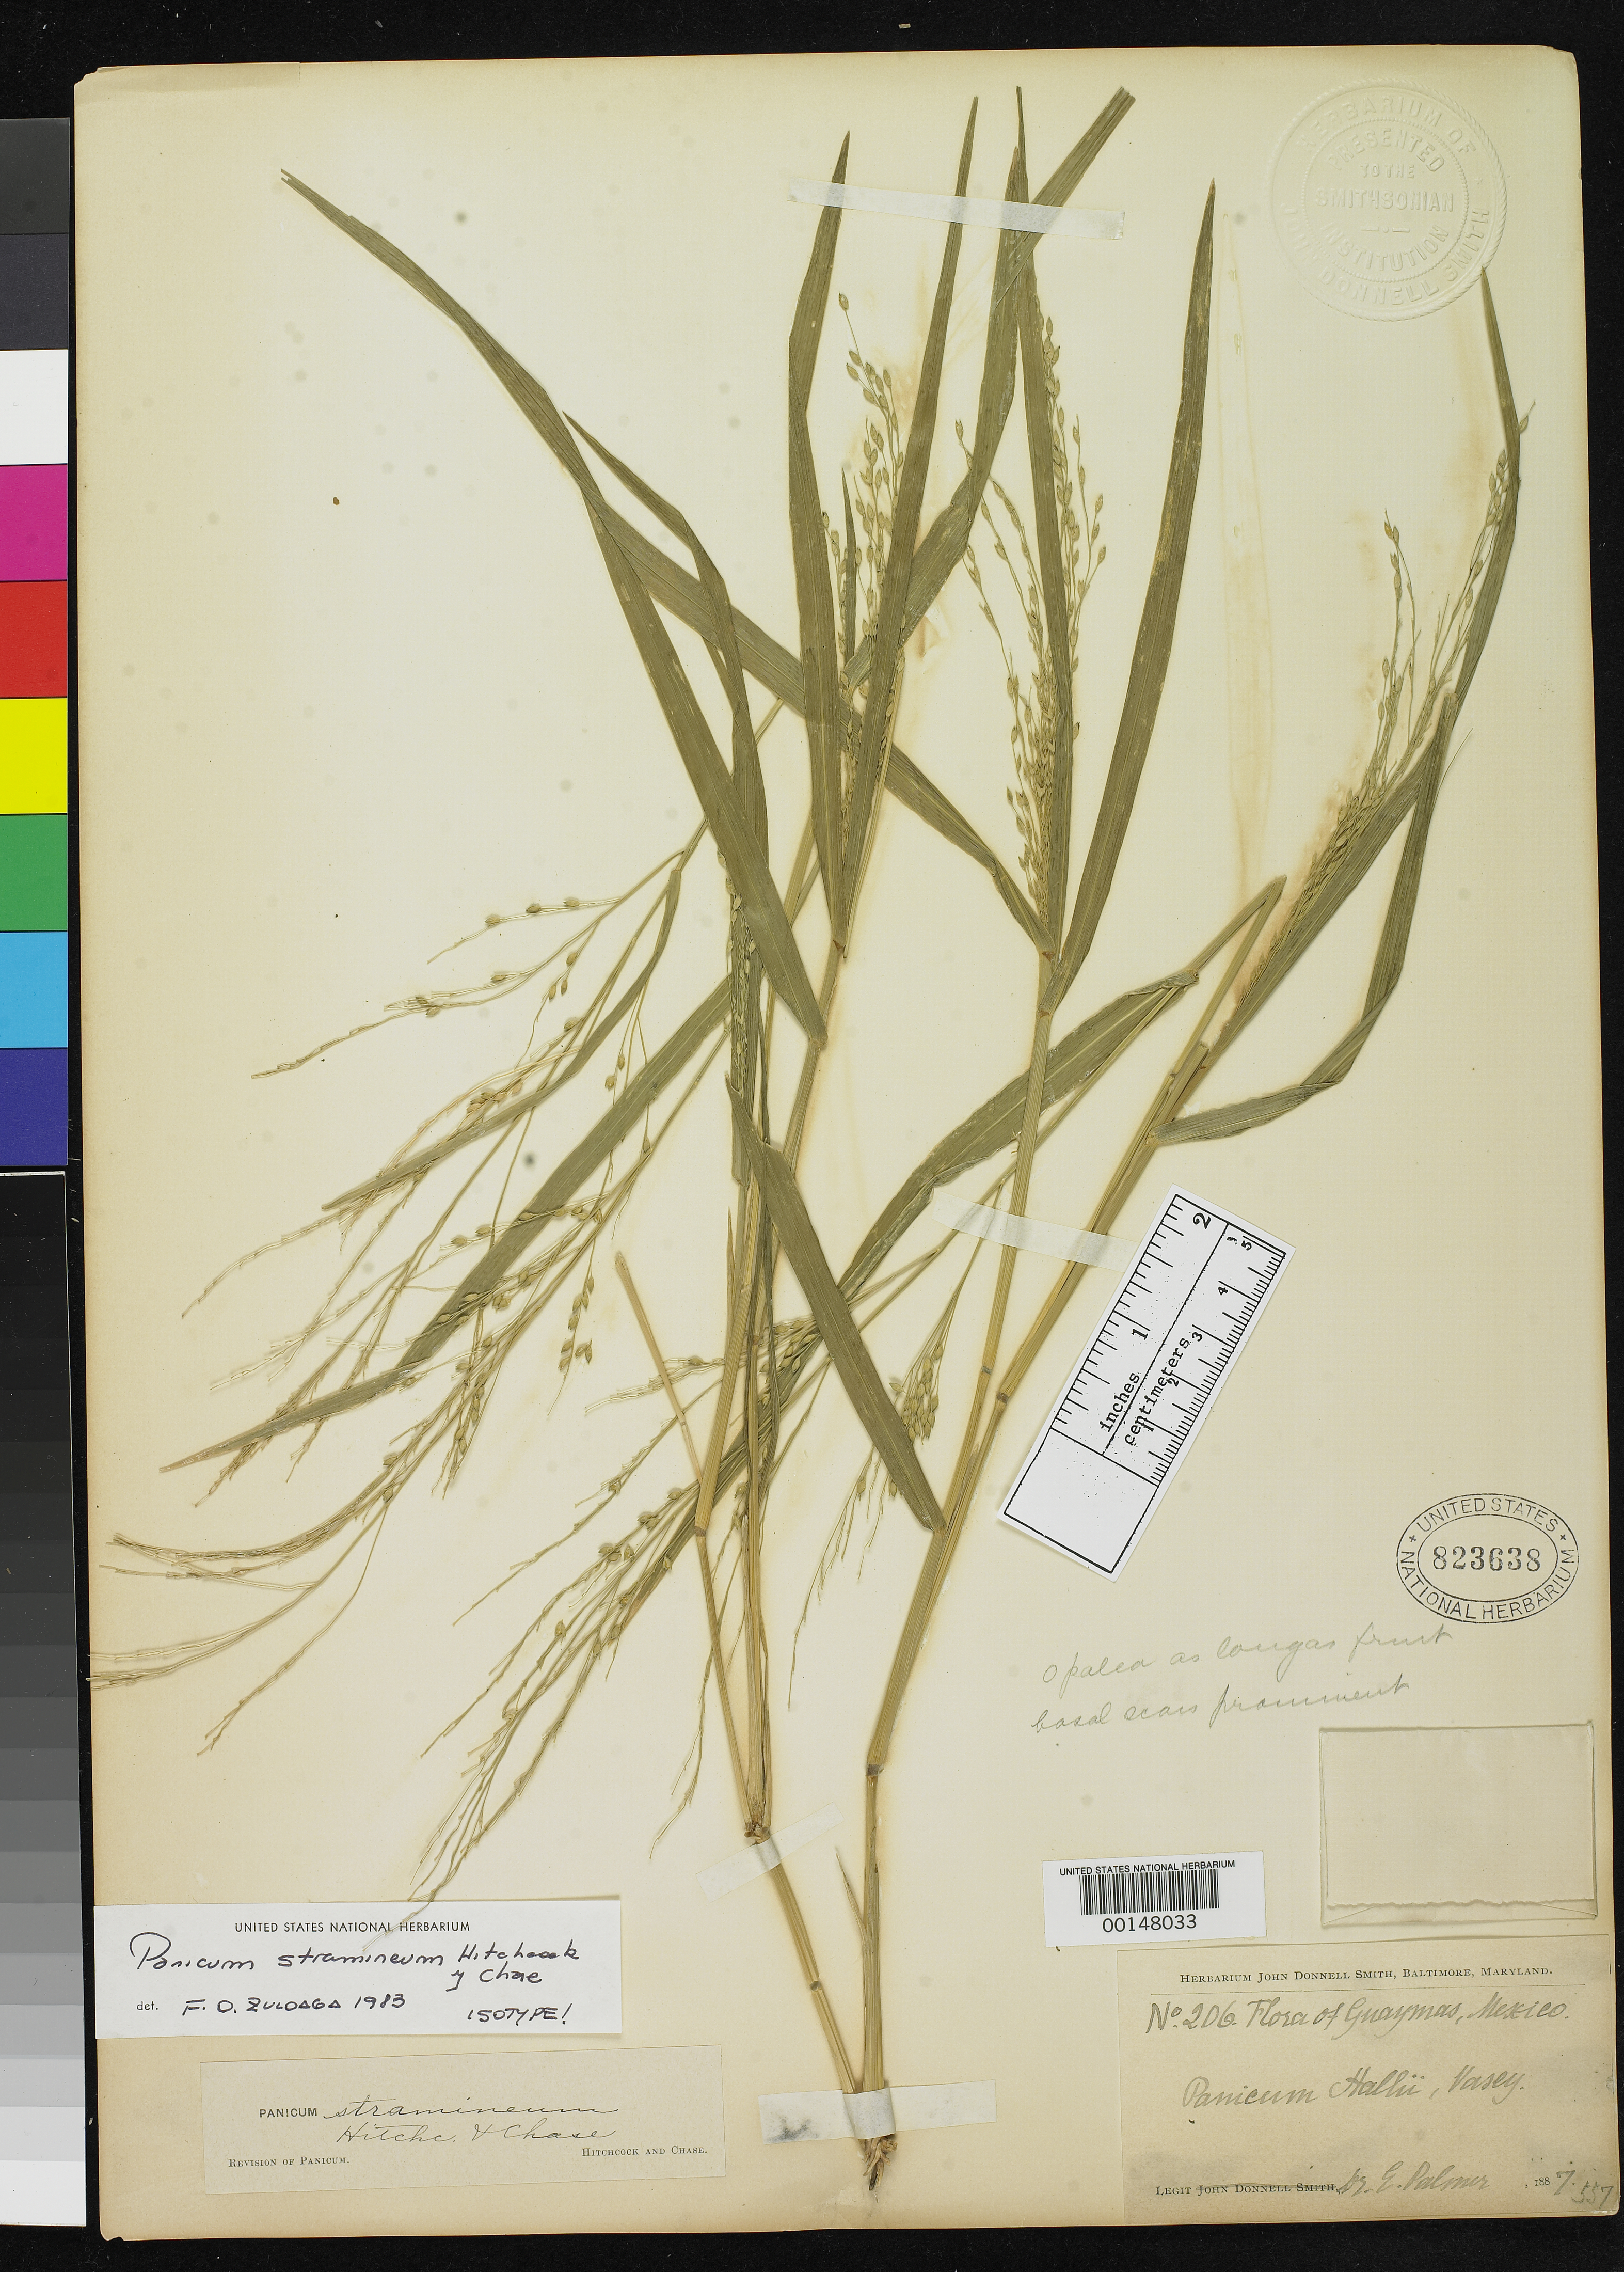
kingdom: Plantae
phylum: Tracheophyta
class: Liliopsida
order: Poales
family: Poaceae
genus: Panicum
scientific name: Panicum stramineum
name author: Hitchc. & Chase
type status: Isotype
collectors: E. Palmer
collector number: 206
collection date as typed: Jun 1887 to -- Nov 1887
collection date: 1887-06/1887-11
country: Mexico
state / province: Sonora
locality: Guaymas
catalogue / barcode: US 823638